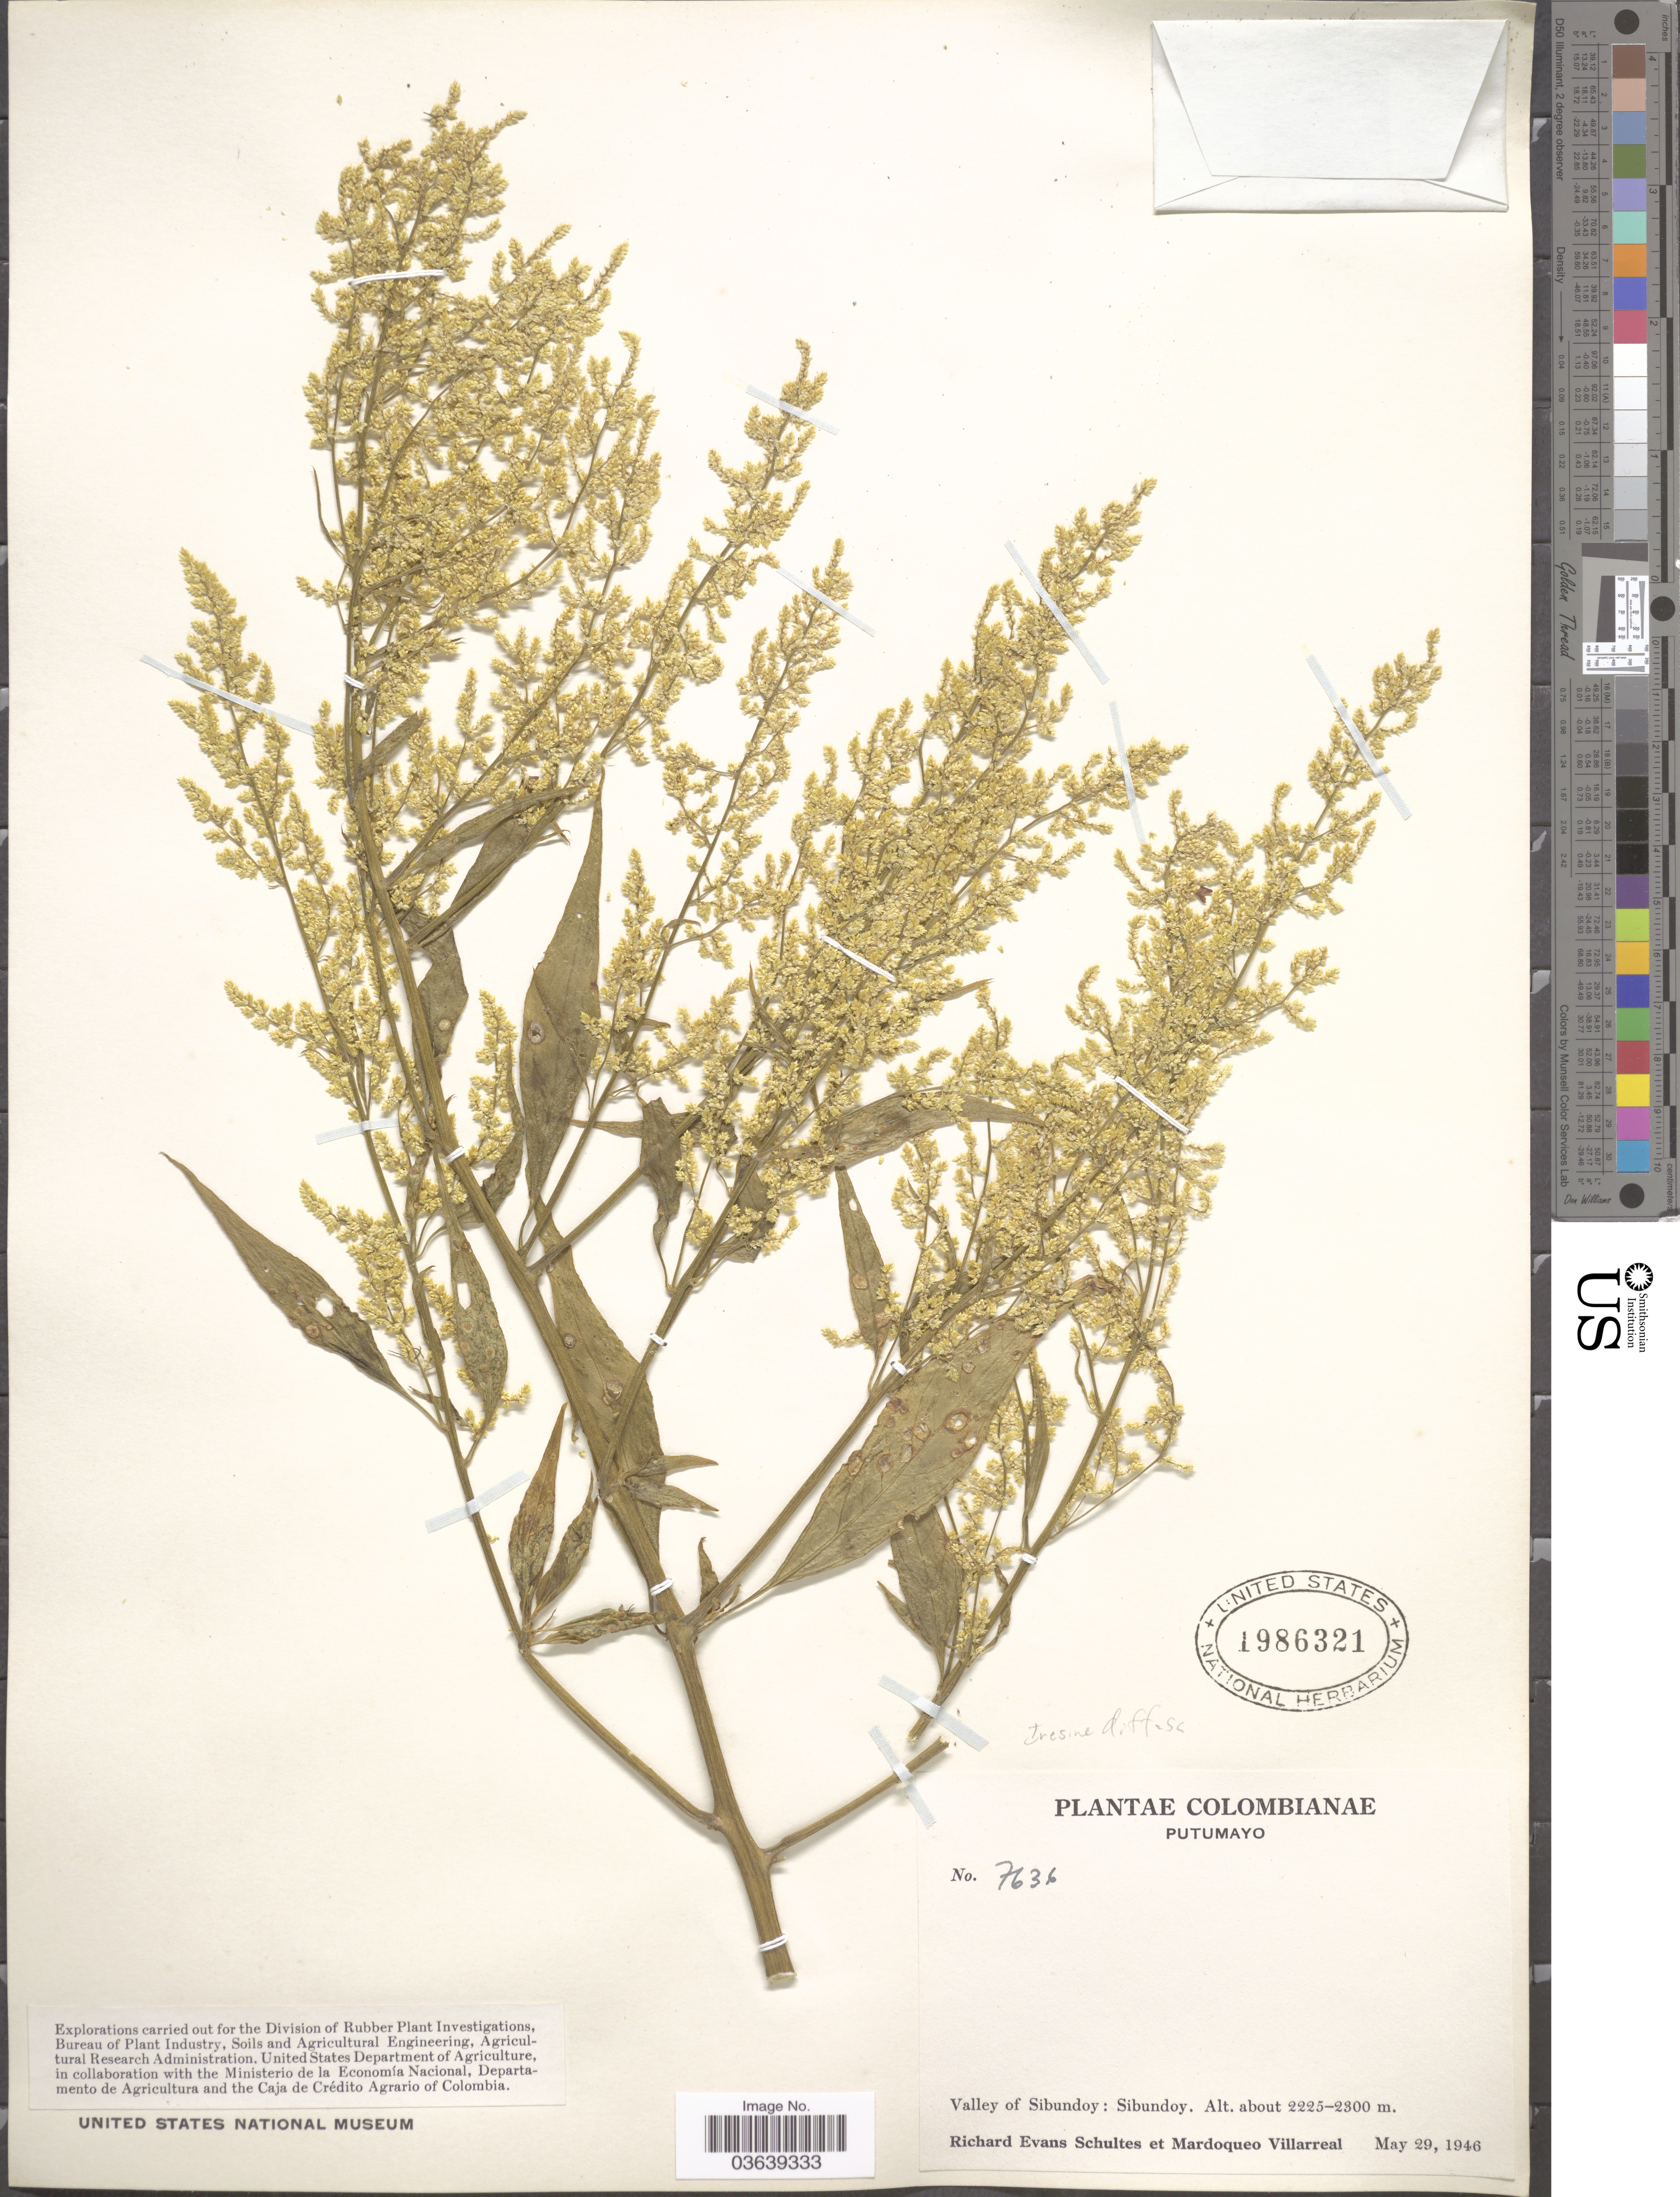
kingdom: Plantae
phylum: Tracheophyta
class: Magnoliopsida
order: Caryophyllales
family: Amaranthaceae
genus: Iresine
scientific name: Iresine celosia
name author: L.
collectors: R. E. Schultes & M. Villarreal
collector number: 7636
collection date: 1946-05-29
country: Colombia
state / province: Putumayo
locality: Valley of Sibundoy: Sibundoy.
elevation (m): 2225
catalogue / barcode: US 1986321